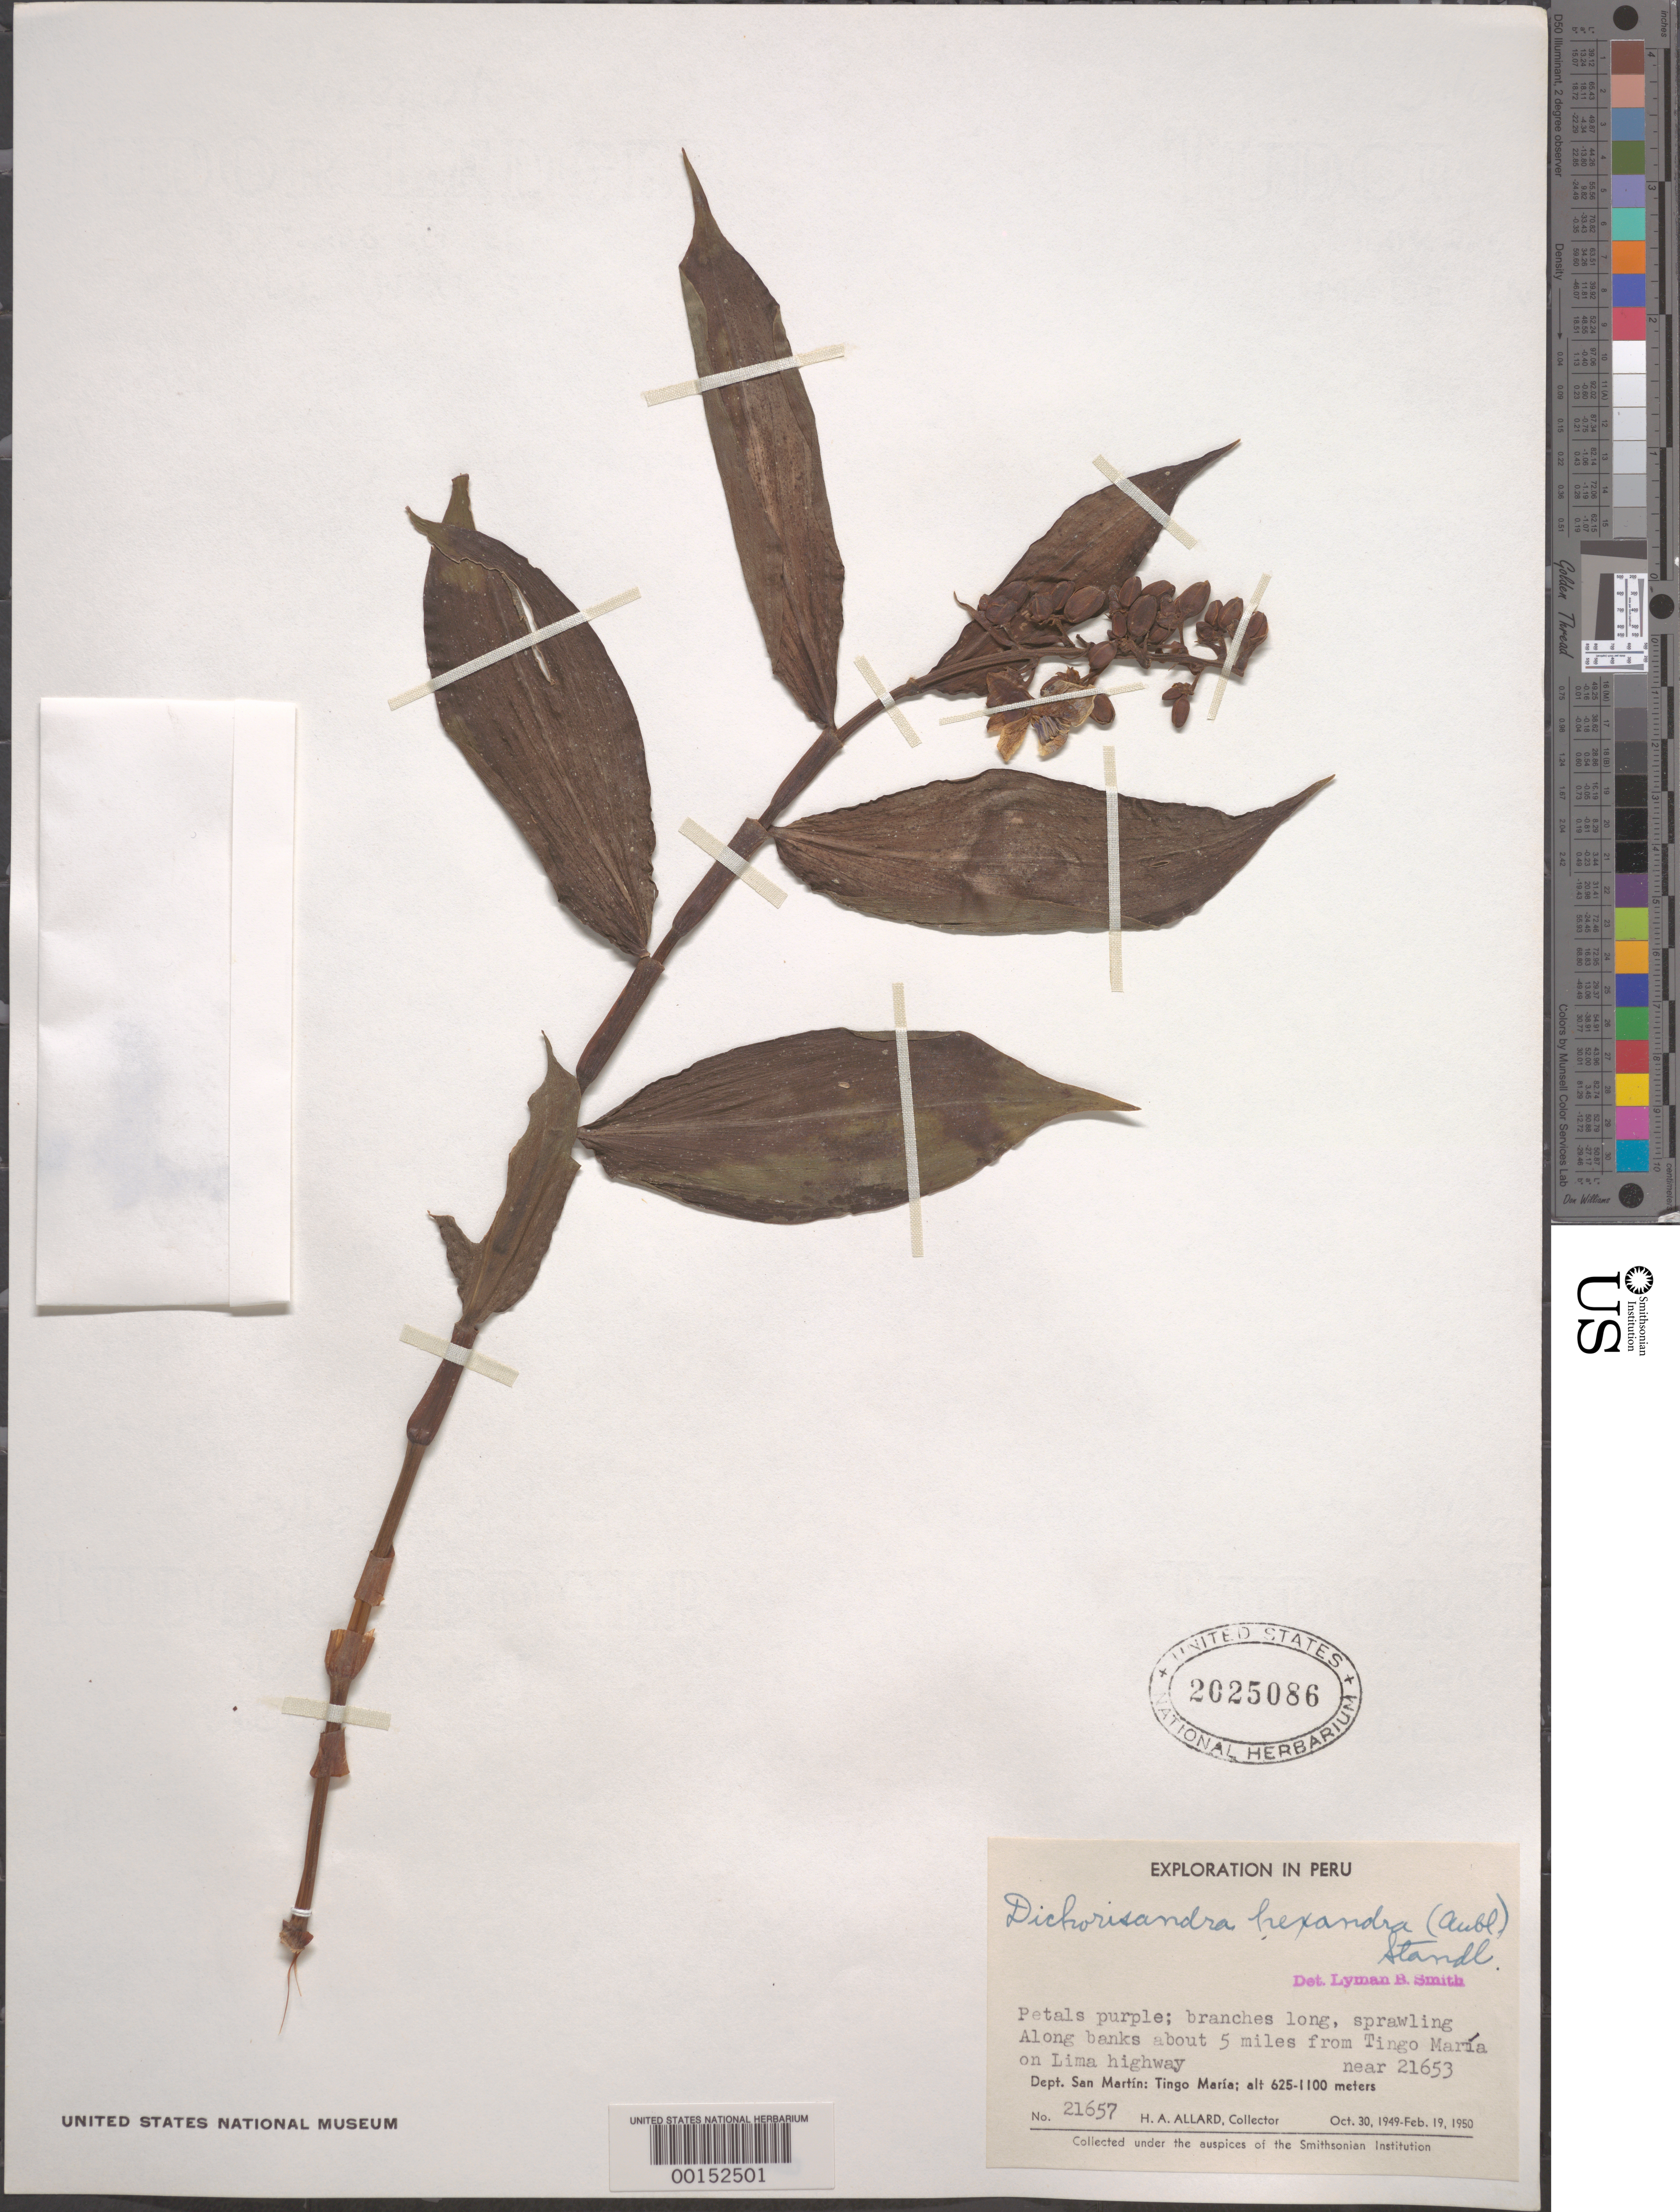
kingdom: Plantae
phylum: Tracheophyta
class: Liliopsida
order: Commelinales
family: Commelinaceae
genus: Dichorisandra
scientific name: Dichorisandra hexandra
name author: (Aubl.) Standl.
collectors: H. A. Allard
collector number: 21657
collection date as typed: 30 Oct 1950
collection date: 1950-10-30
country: Peru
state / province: San Martín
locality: Tingo maria, lima highway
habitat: Roadside banks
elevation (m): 625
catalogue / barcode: US 2025086